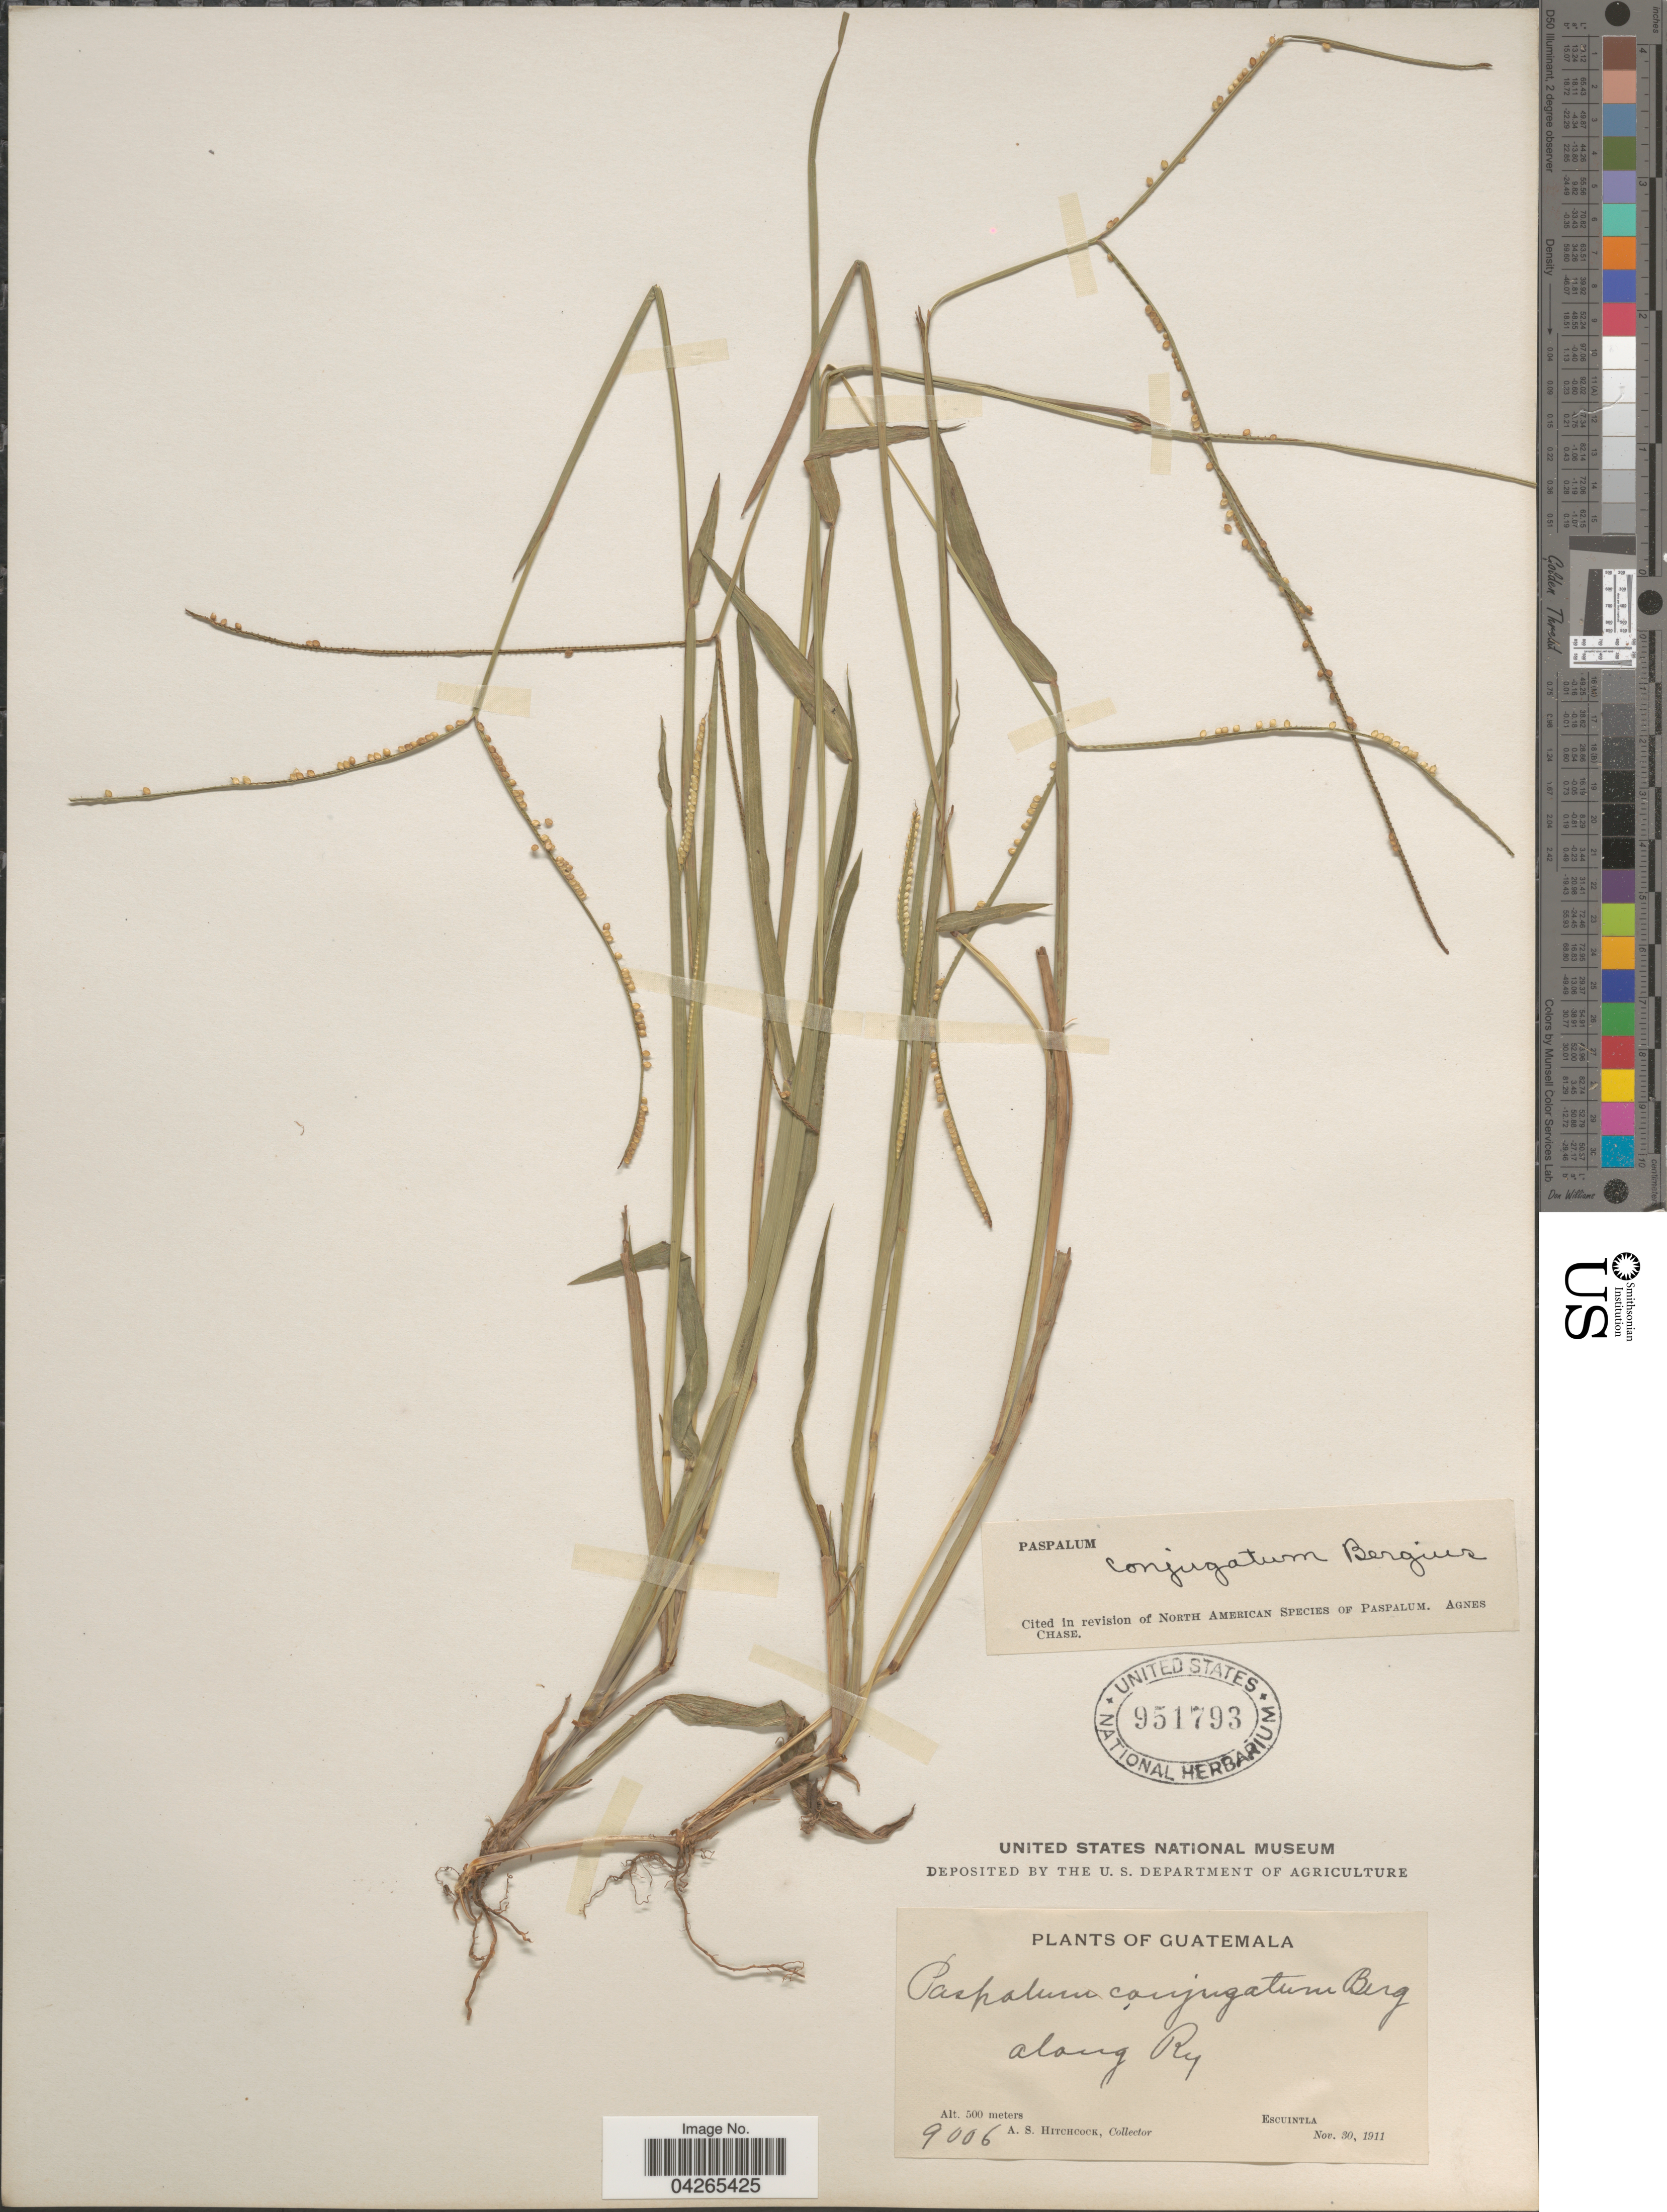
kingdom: Plantae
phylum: Tracheophyta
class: Liliopsida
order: Poales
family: Poaceae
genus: Paspalum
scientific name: Paspalum conjugatum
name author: P.J. Bergius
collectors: A. S. Hitchcock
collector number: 9006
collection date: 1911-11-30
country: Guatemala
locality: Along Ry. Escuintla.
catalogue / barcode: US 951793